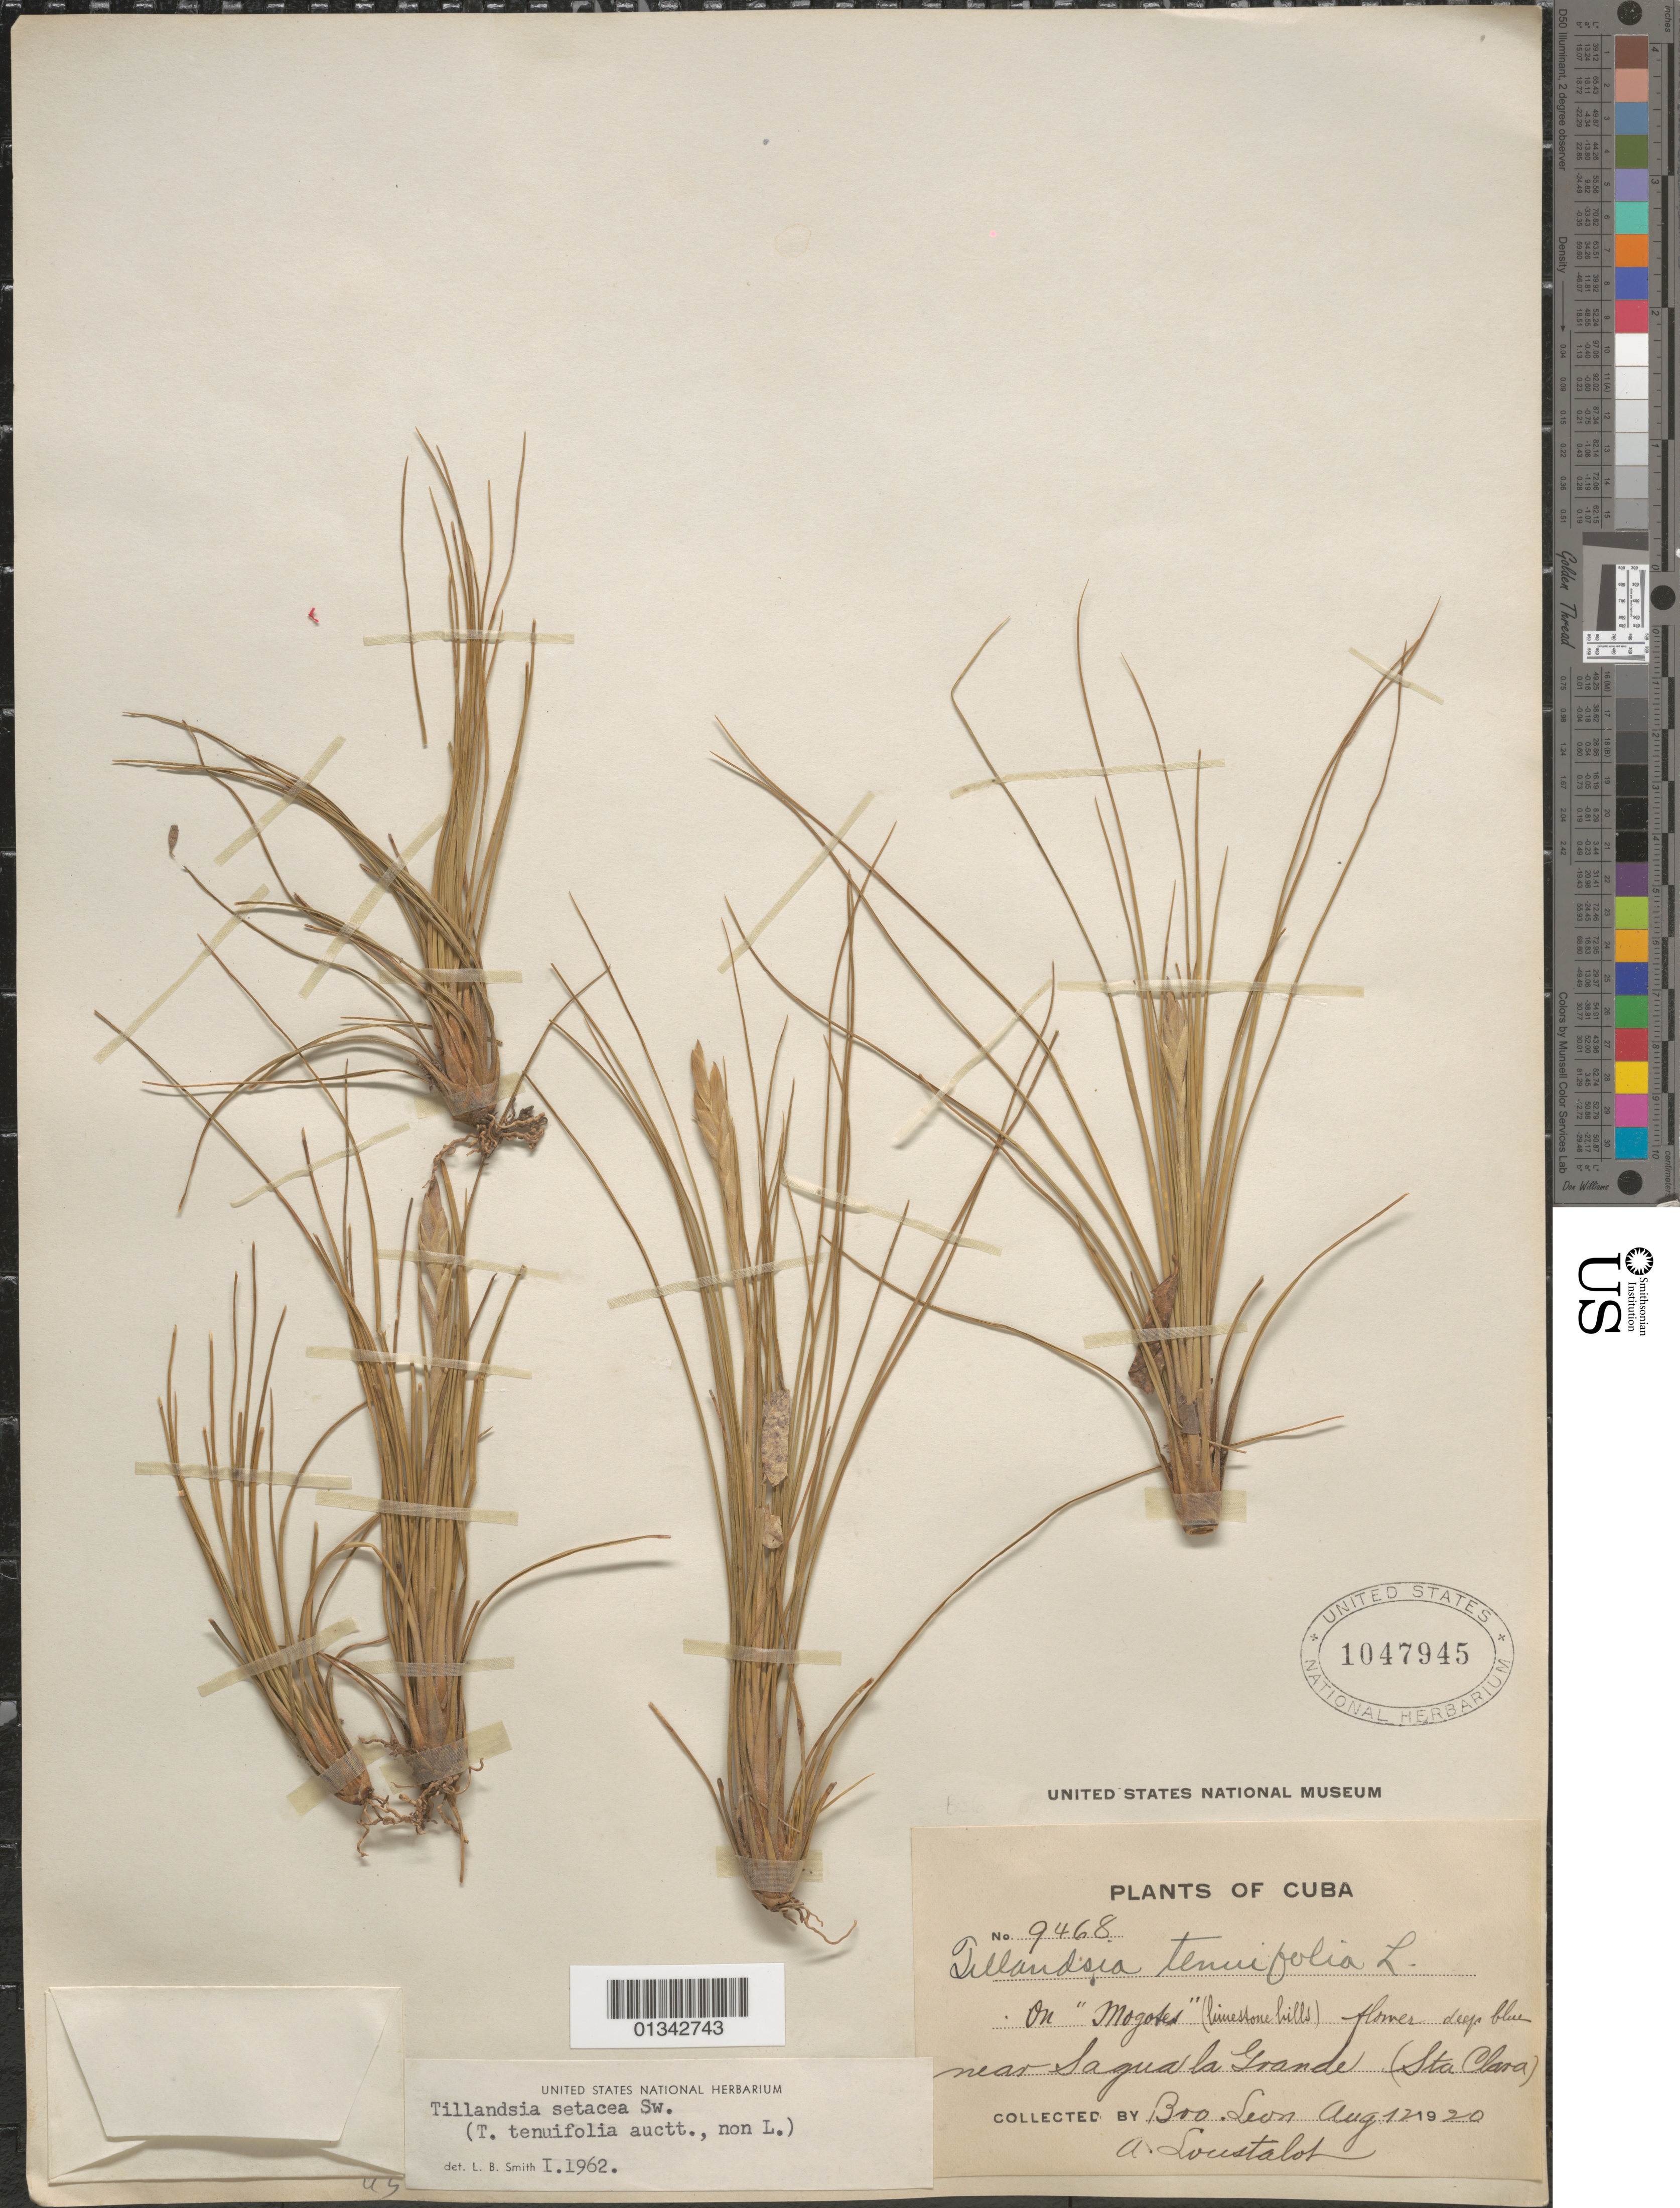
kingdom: Plantae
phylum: Tracheophyta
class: Liliopsida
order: Poales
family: Bromeliaceae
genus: Tillandsia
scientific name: Tillandsia setacea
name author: Sw.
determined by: Smith, Lyman B., (US), NMNH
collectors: Bro. León & A. Loustalot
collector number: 9468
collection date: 1920-08-12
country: Cuba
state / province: Villa Clara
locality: Sagua la Grande (Sta. Clara [Villa Clara])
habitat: On "Mogotes" (limestone hills)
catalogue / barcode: US 1047945